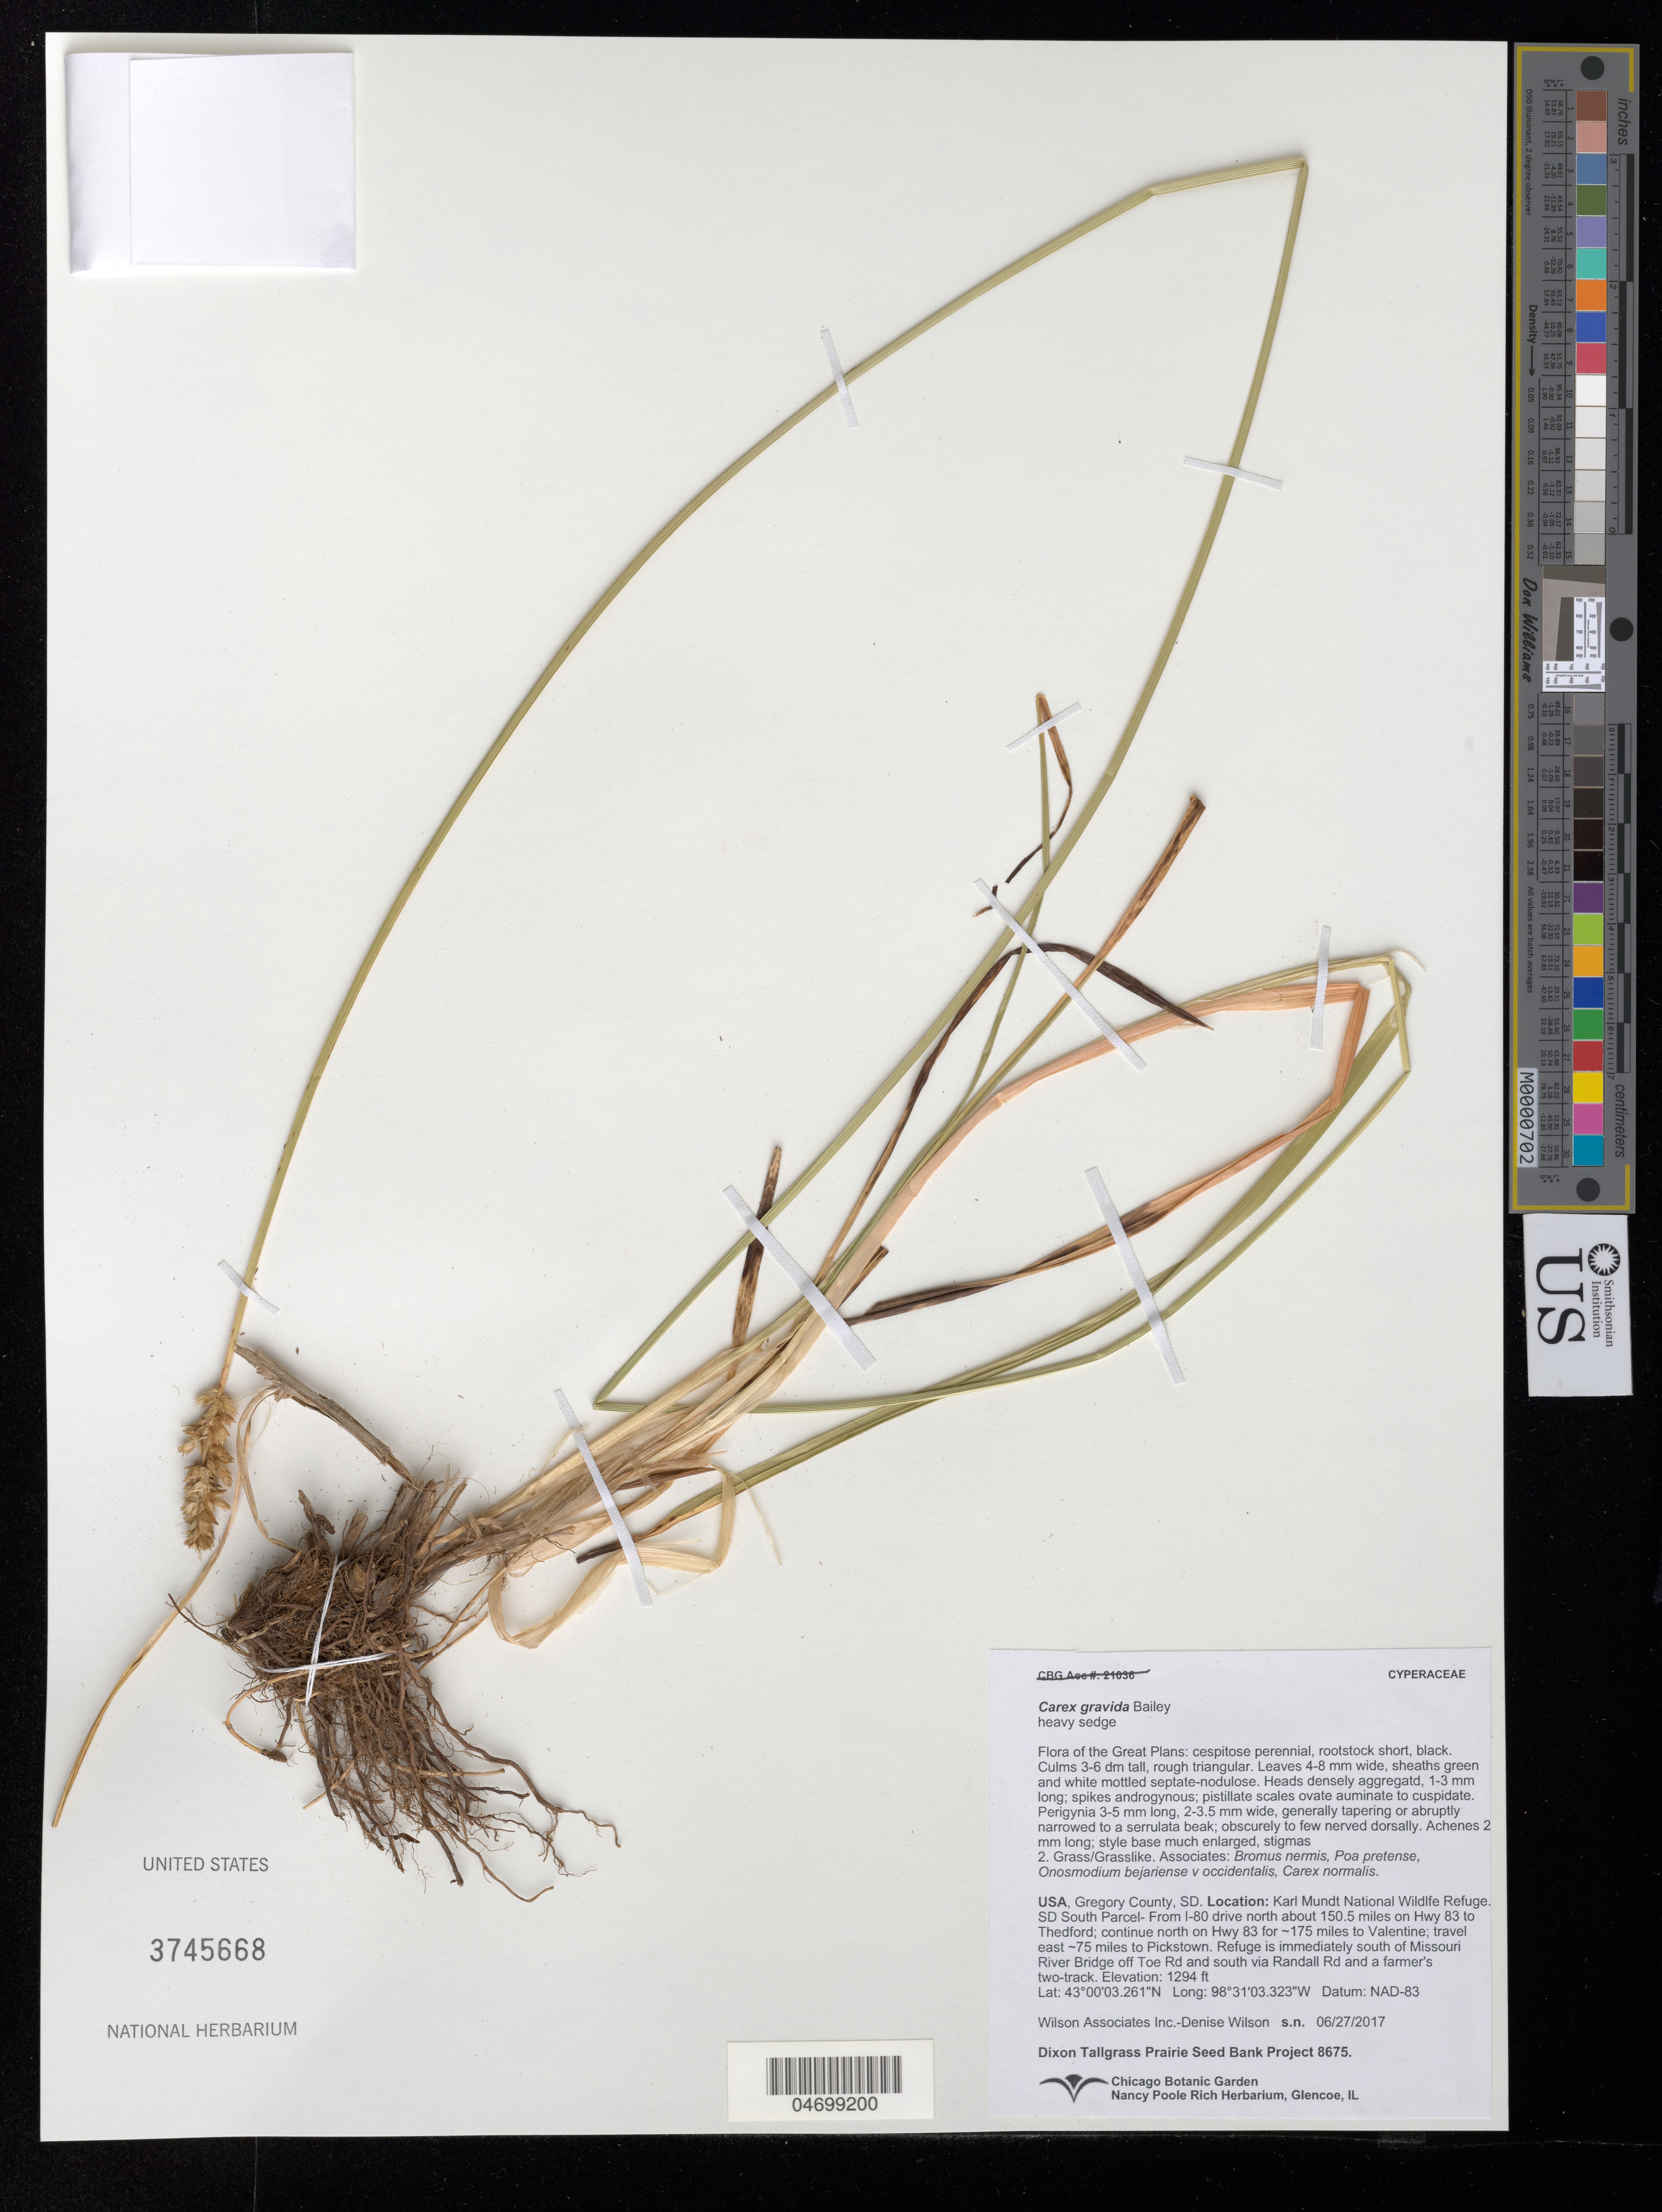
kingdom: Plantae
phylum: Tracheophyta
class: Liliopsida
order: Poales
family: Cyperaceae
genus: Carex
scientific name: Carex gravida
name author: L.H. Bailey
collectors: D. Wilson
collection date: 2017-06-27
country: United States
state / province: South Dakota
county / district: Gregory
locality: Karl Mundt National Wildlife Refuge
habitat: Grass/Grasslike. With Poa pratense, Bromus normis, Carex normalis, etc.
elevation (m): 394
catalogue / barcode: US 3745668